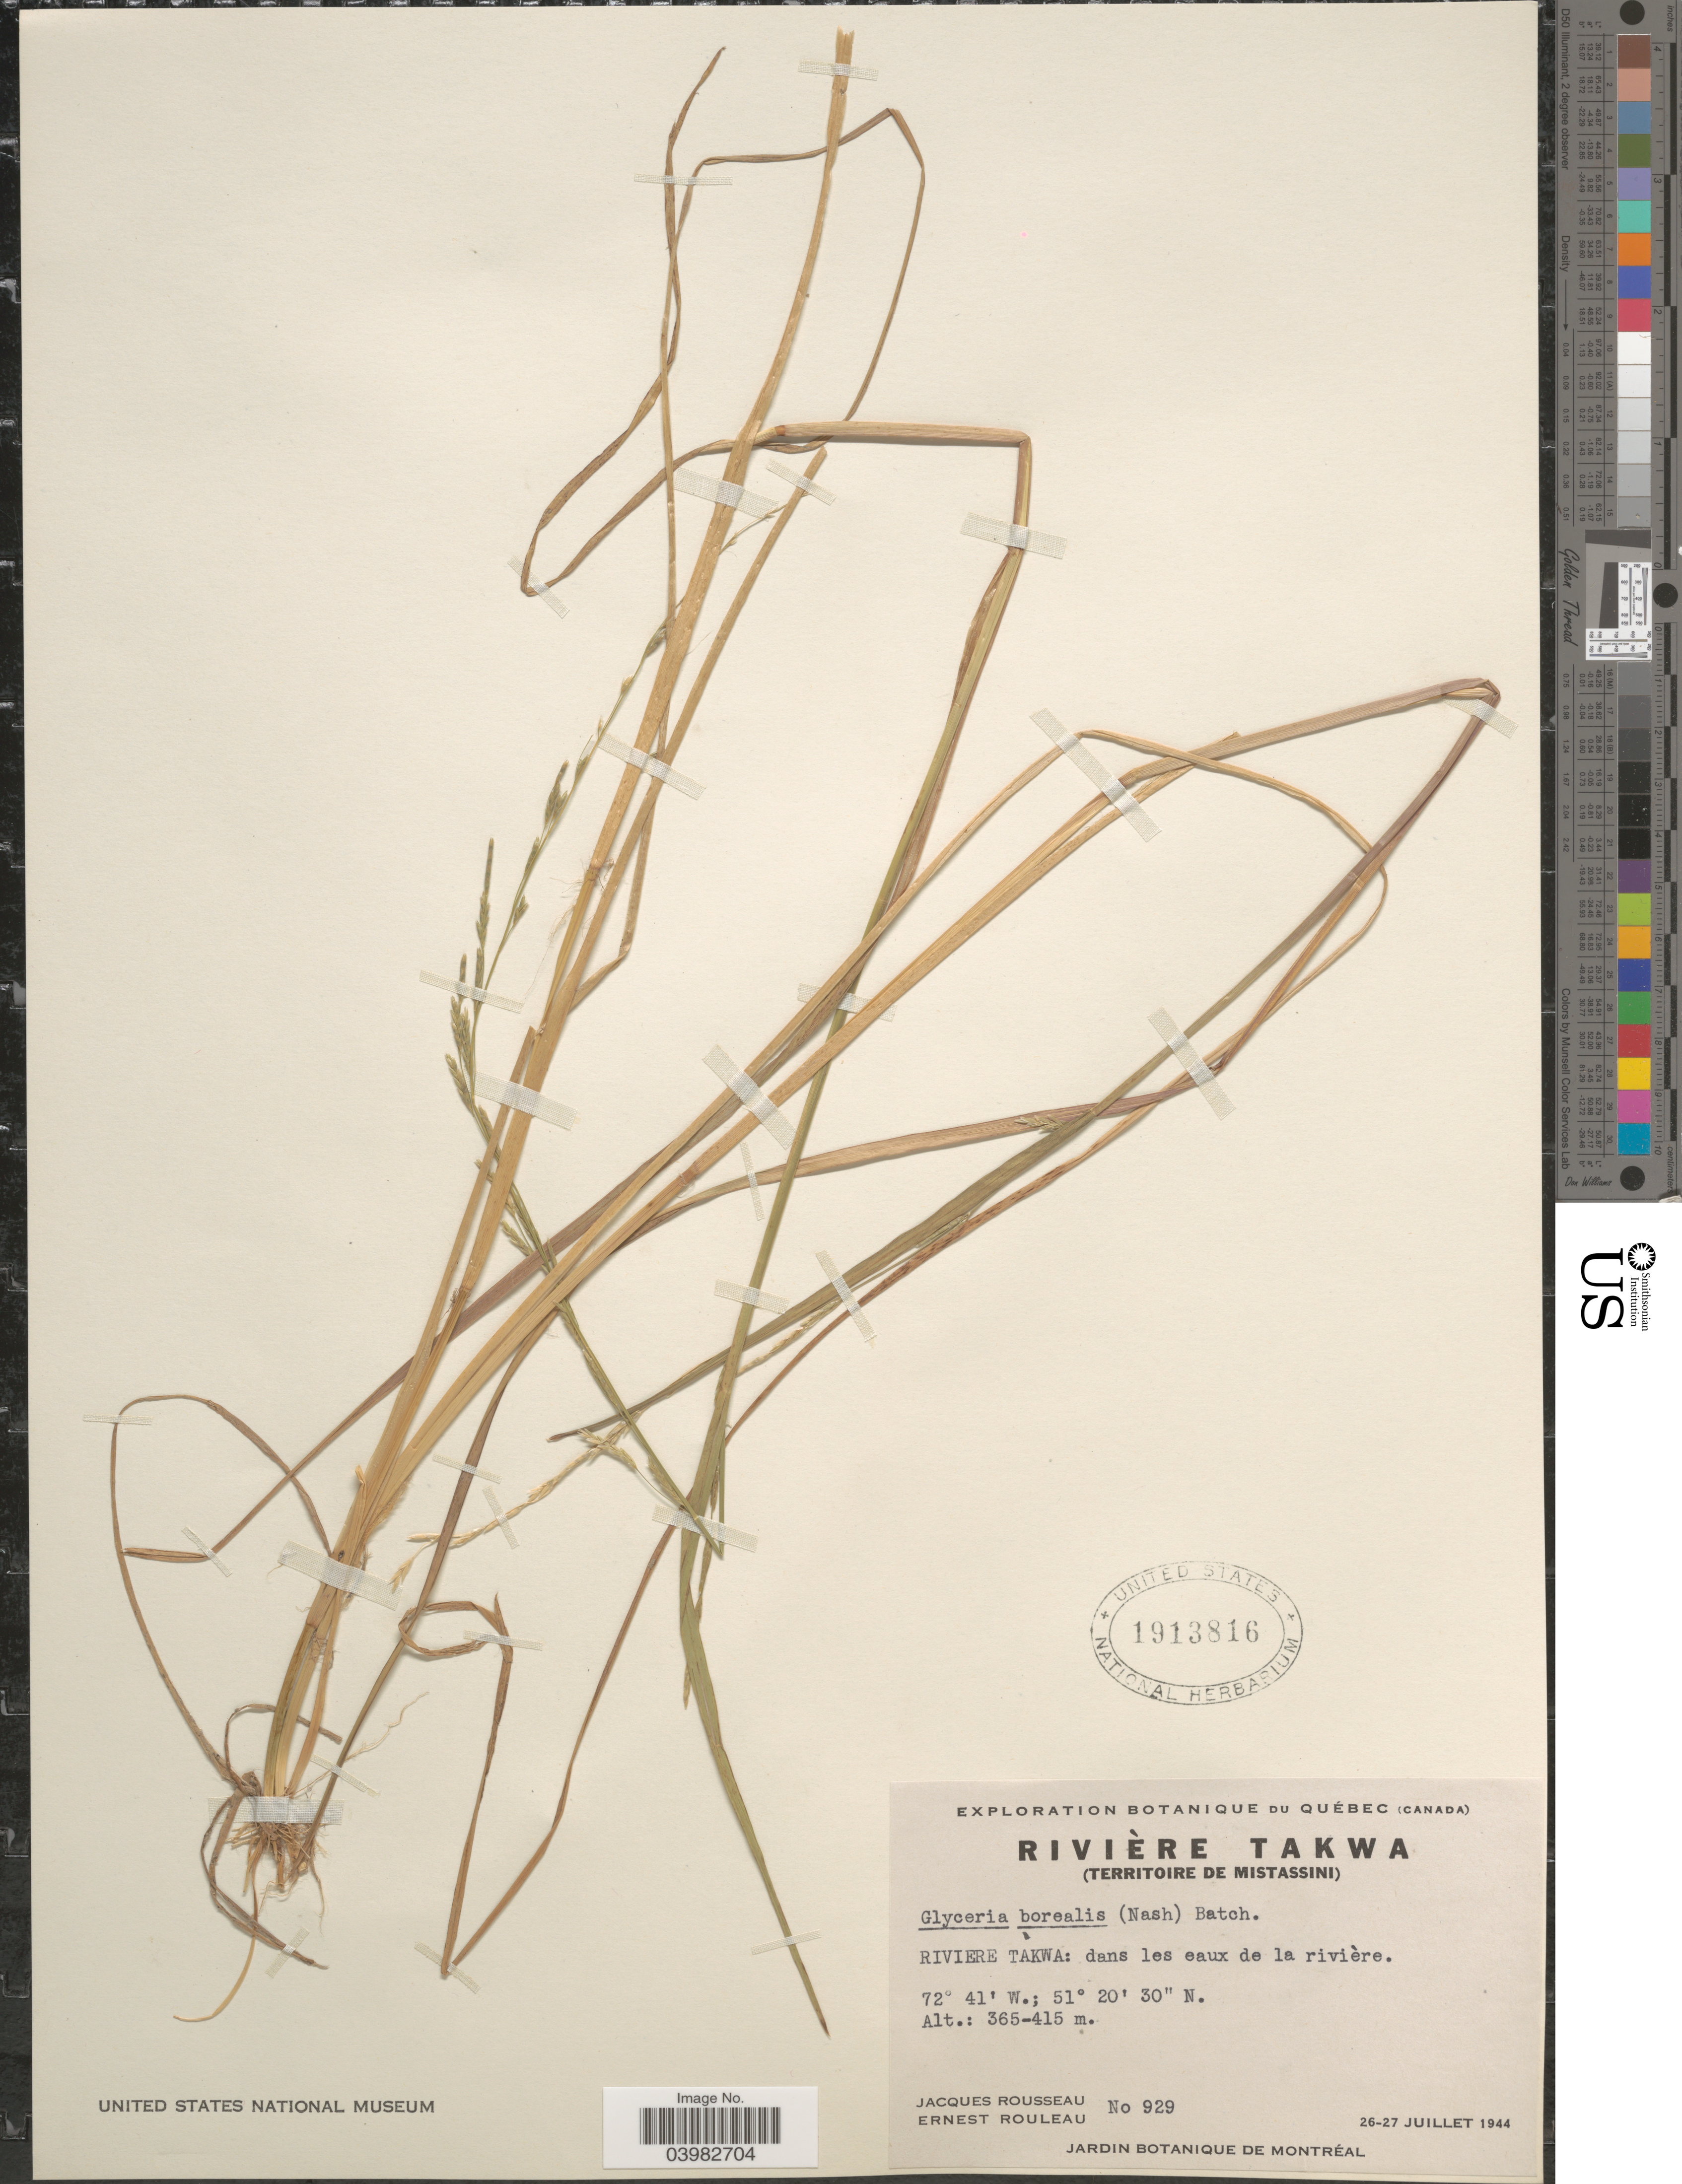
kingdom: Plantae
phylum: Tracheophyta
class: Liliopsida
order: Poales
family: Poaceae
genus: Glyceria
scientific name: Glyceria borealis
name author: (Nash) Batchelder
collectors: J. Rousseau & J. Rouleau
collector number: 929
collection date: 1944-07-26/1944-07-27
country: Canada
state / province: Quebec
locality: Rivière Takwa (Territoire de Mistassini).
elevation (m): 365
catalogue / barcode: US 1913816